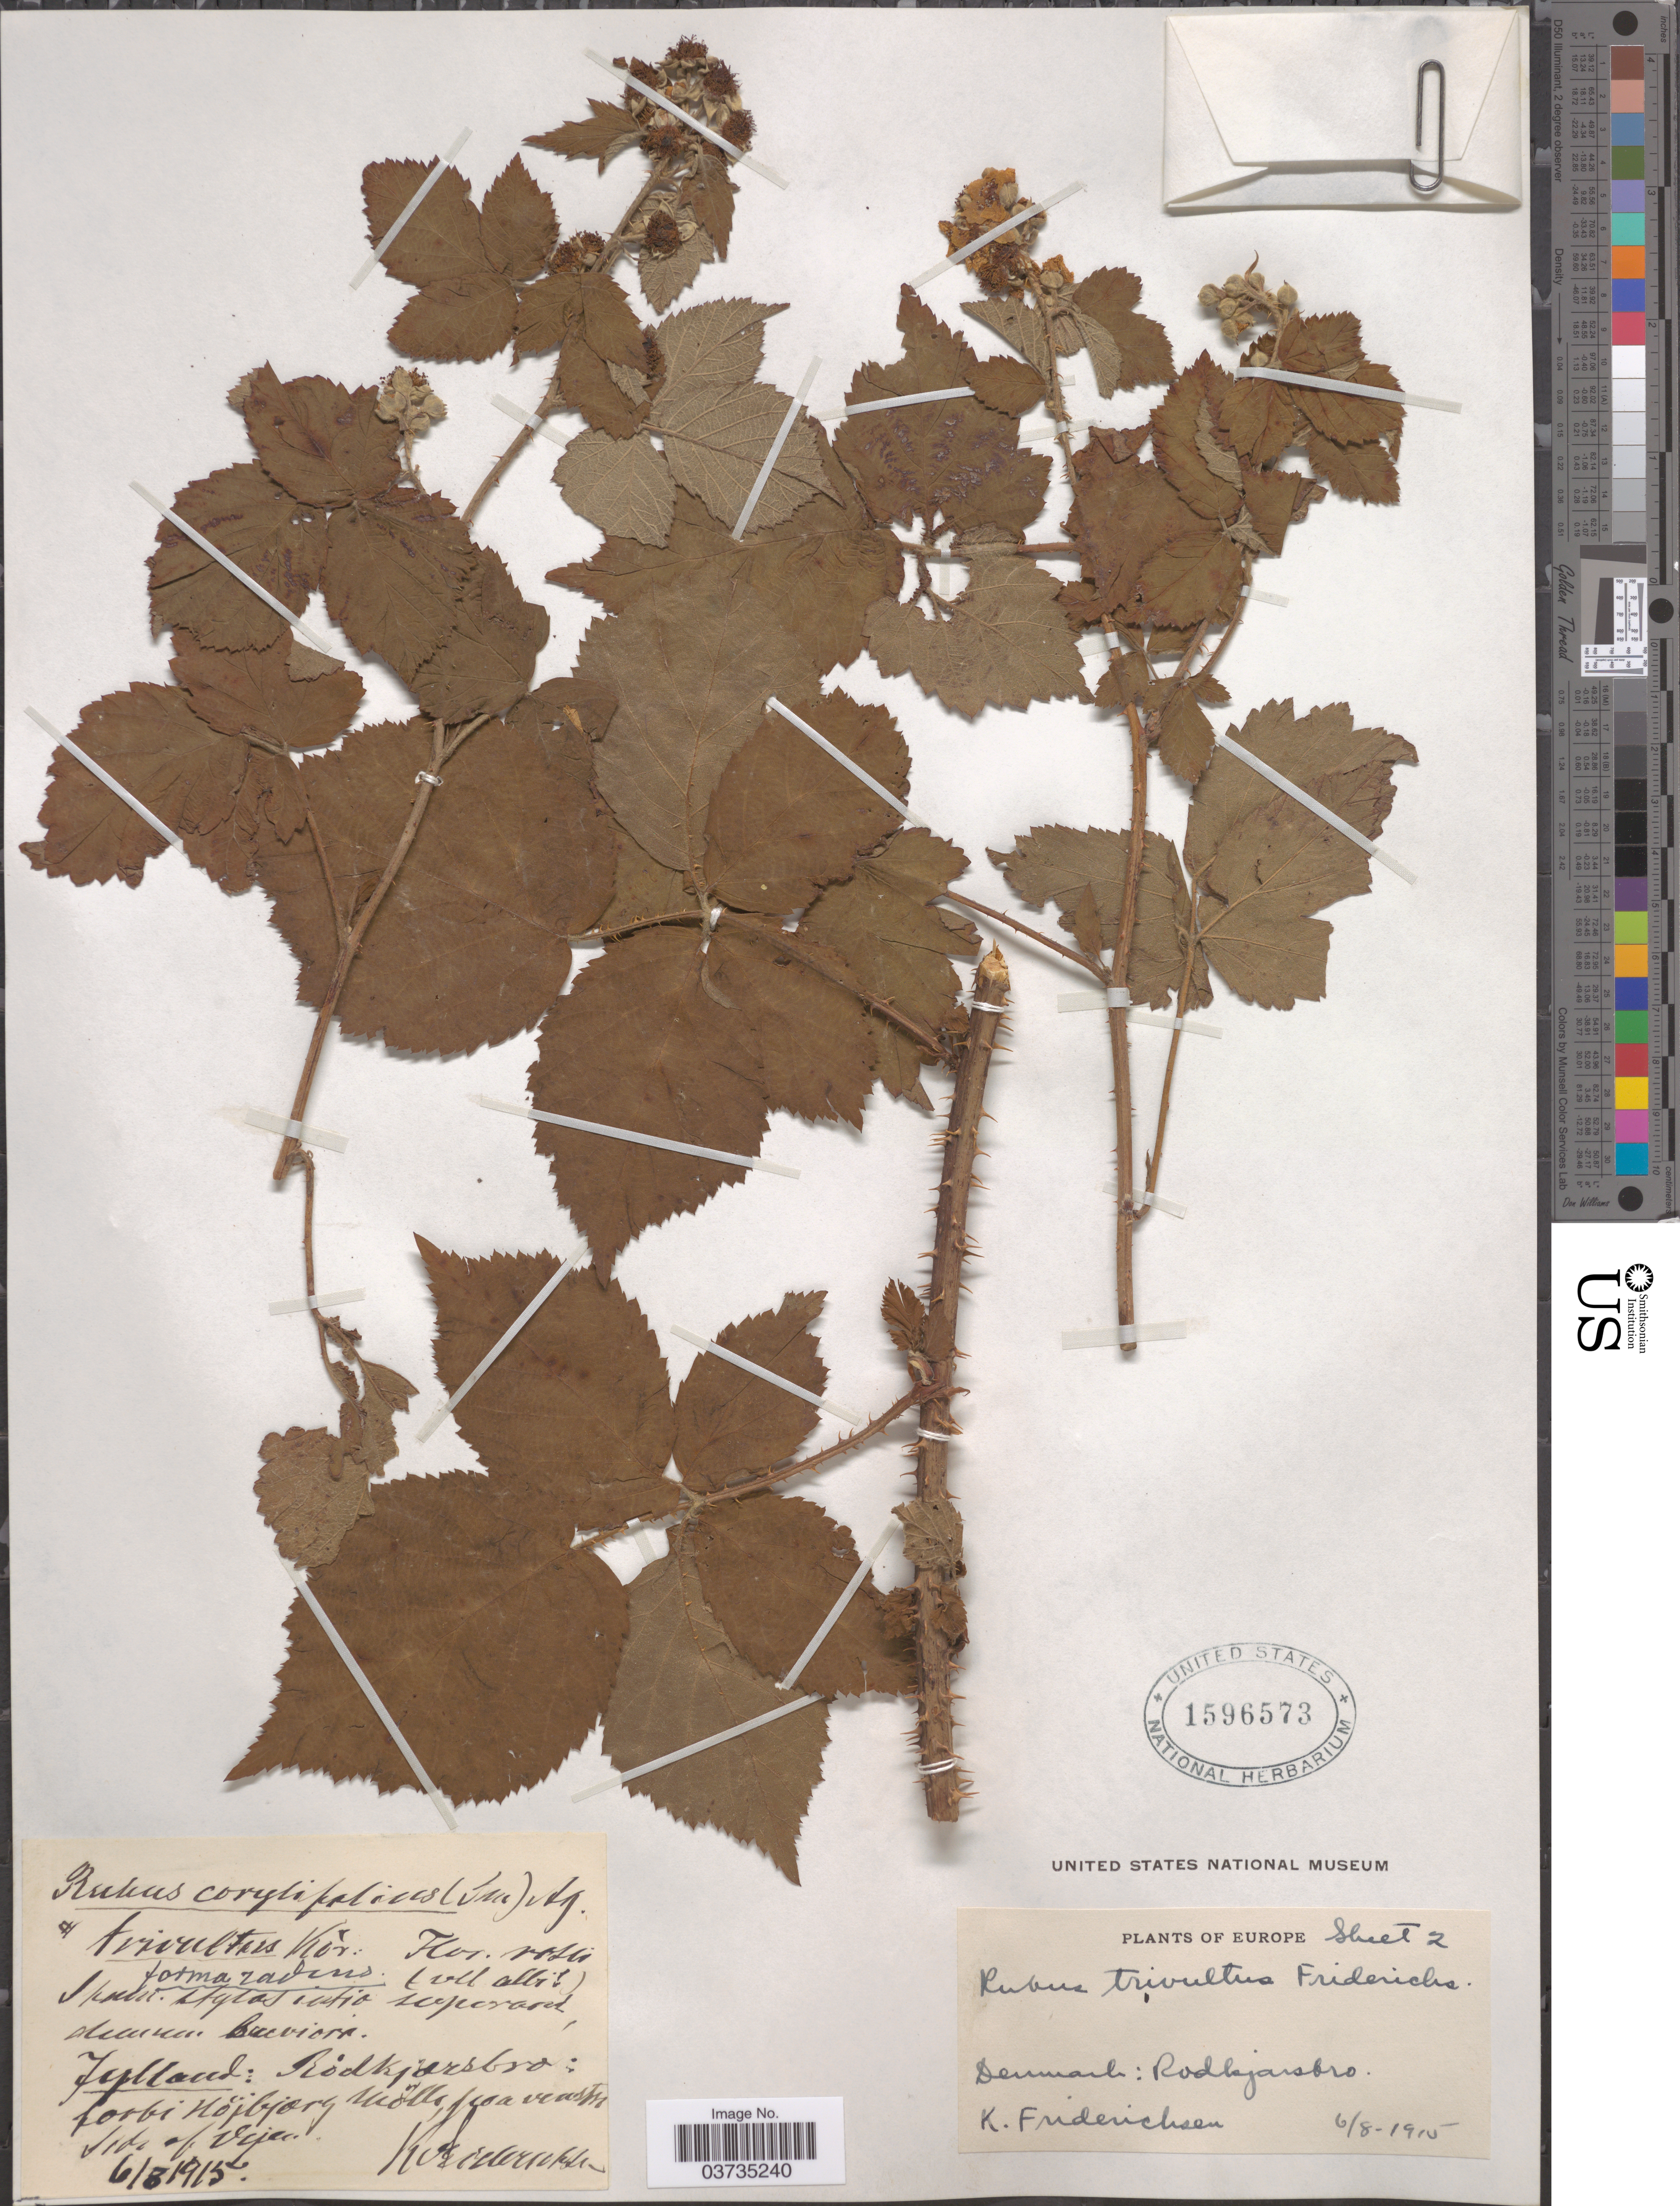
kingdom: Plantae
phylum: Tracheophyta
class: Magnoliopsida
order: Rosales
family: Rosaceae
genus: Rubus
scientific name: Rubus trivultus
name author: Frid.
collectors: K. Friderichsen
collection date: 1915-08-06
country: Denmark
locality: Jylland: Ródkjærsbro: forbi Hojbjærg Mölls, paa venstre side of Vejen.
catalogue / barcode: US 1596573